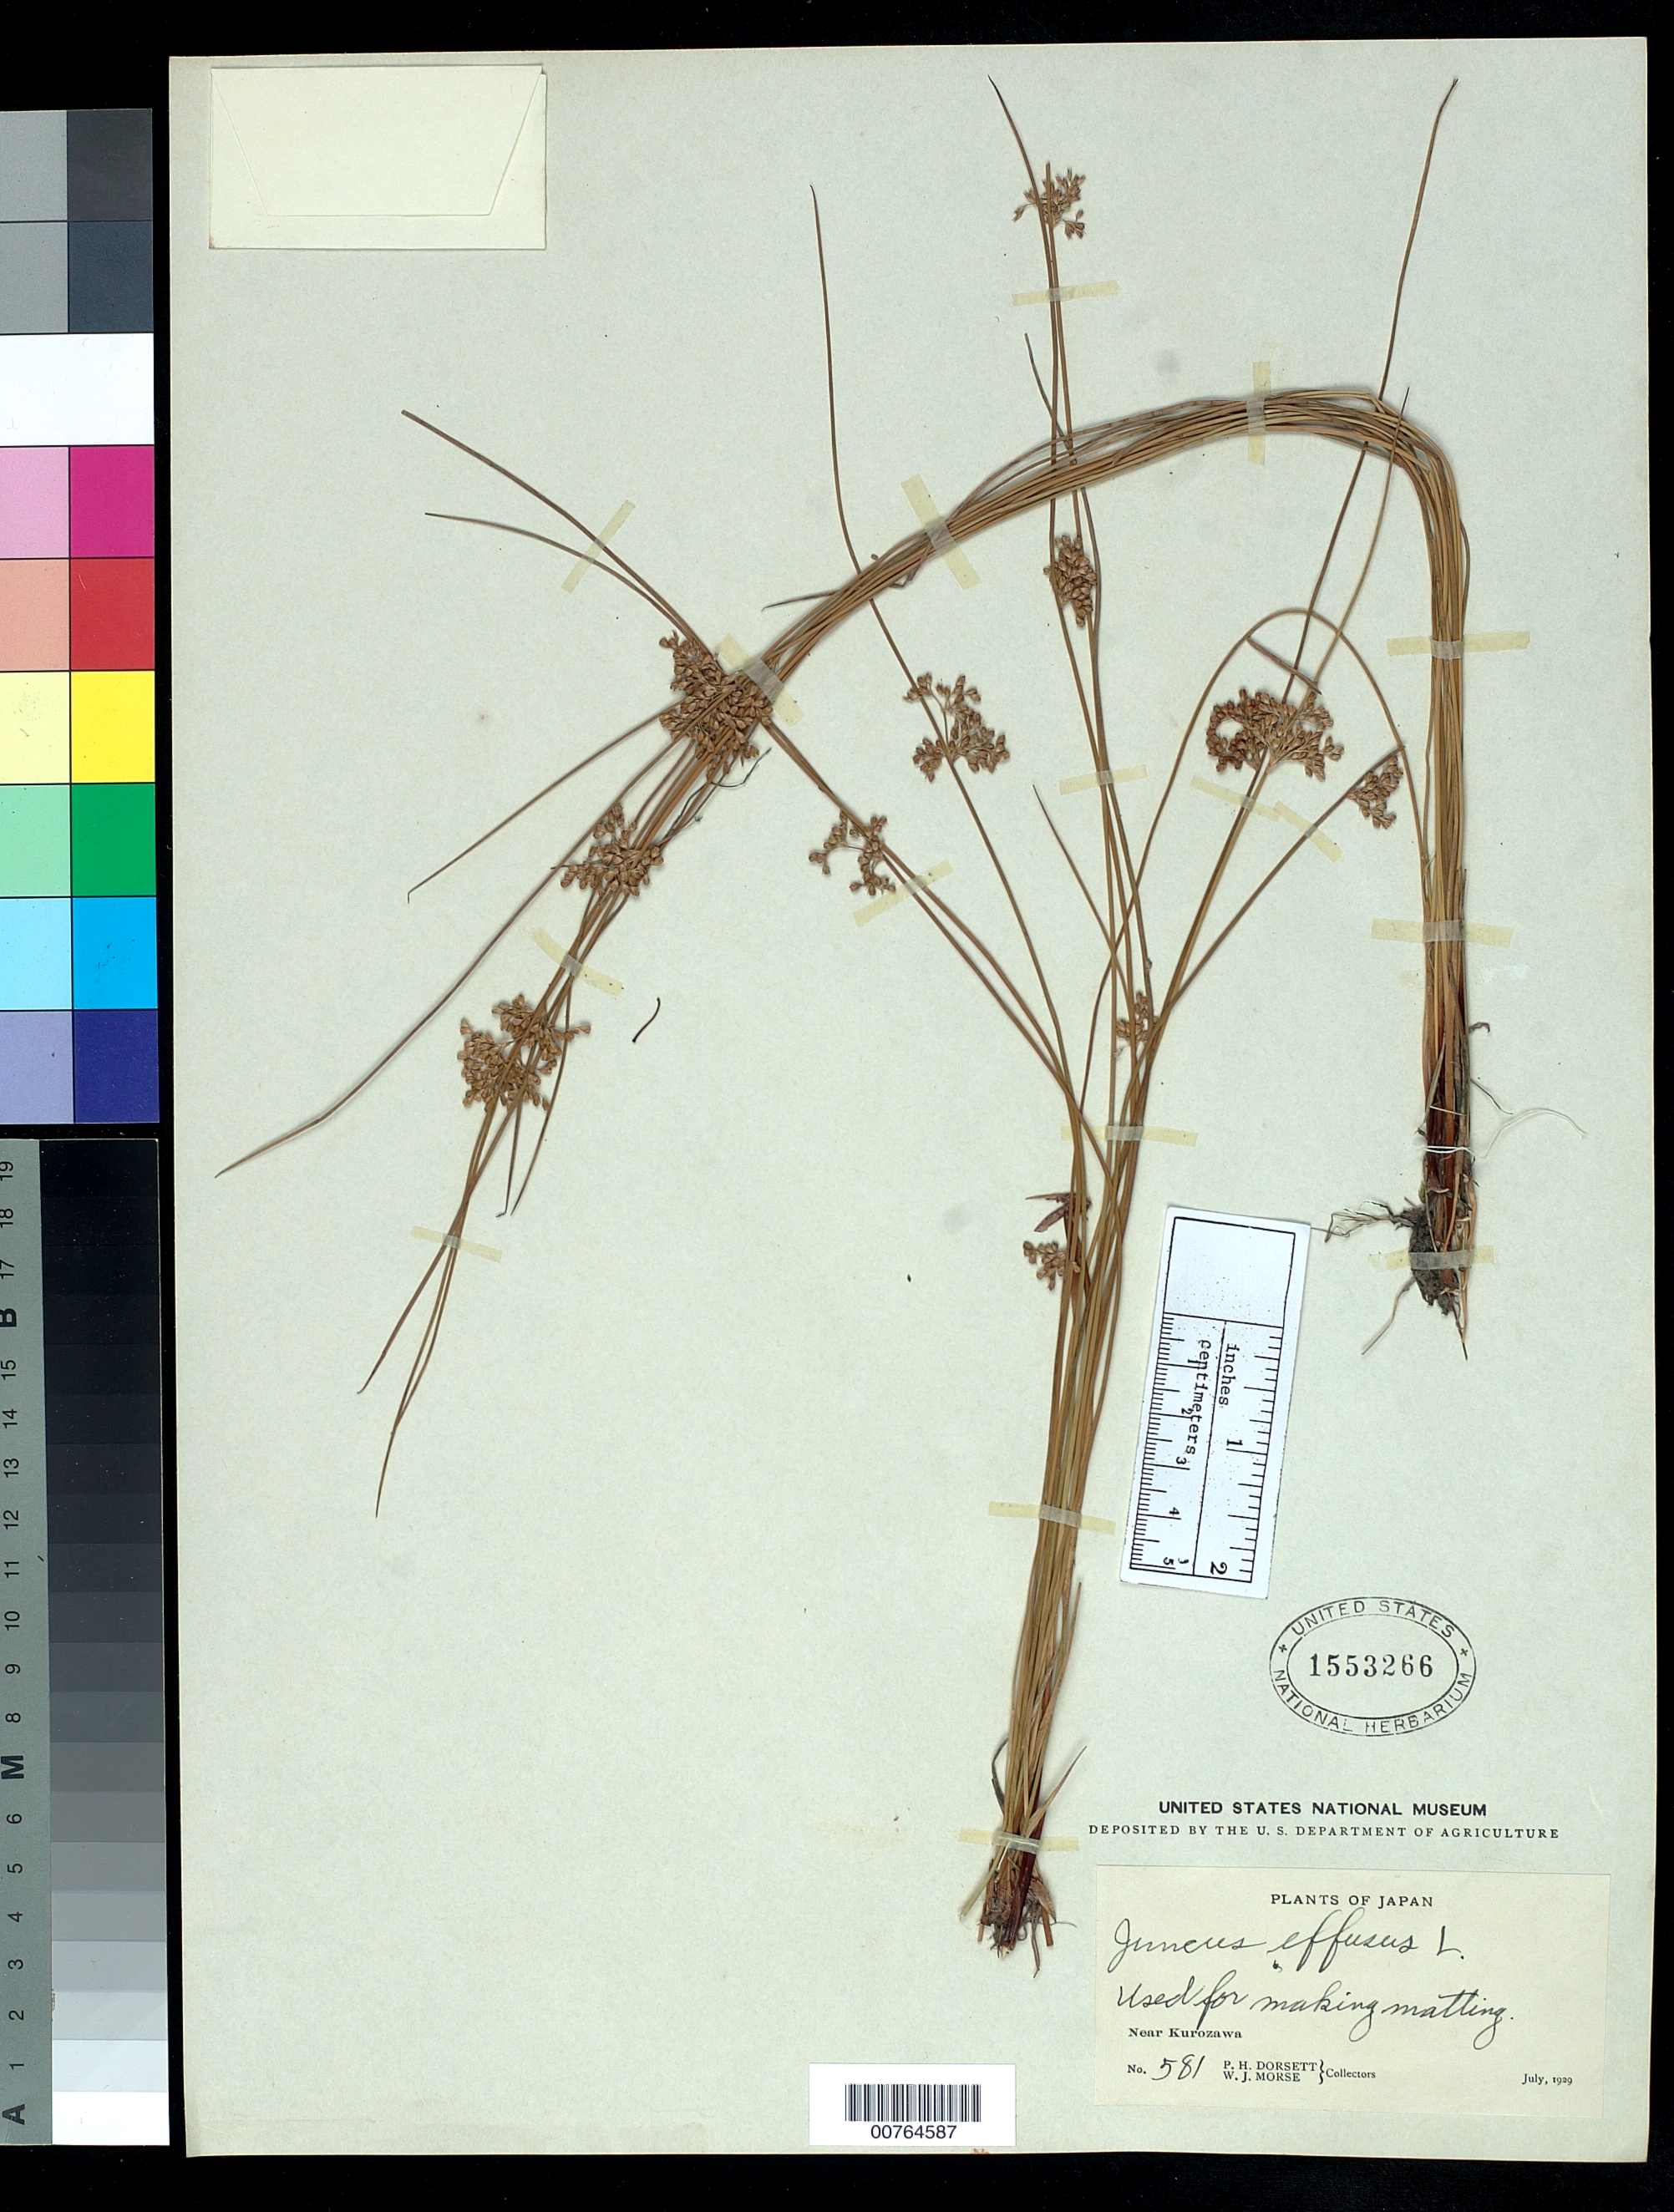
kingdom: Plantae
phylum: Tracheophyta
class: Liliopsida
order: Poales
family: Juncaceae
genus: Juncus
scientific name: Juncus effusus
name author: L.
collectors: P. H. Dorsett & W. J. Morse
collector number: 581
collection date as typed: Jul 1929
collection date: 1929-07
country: Japan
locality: Near Kurozawa.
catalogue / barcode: US 1553266